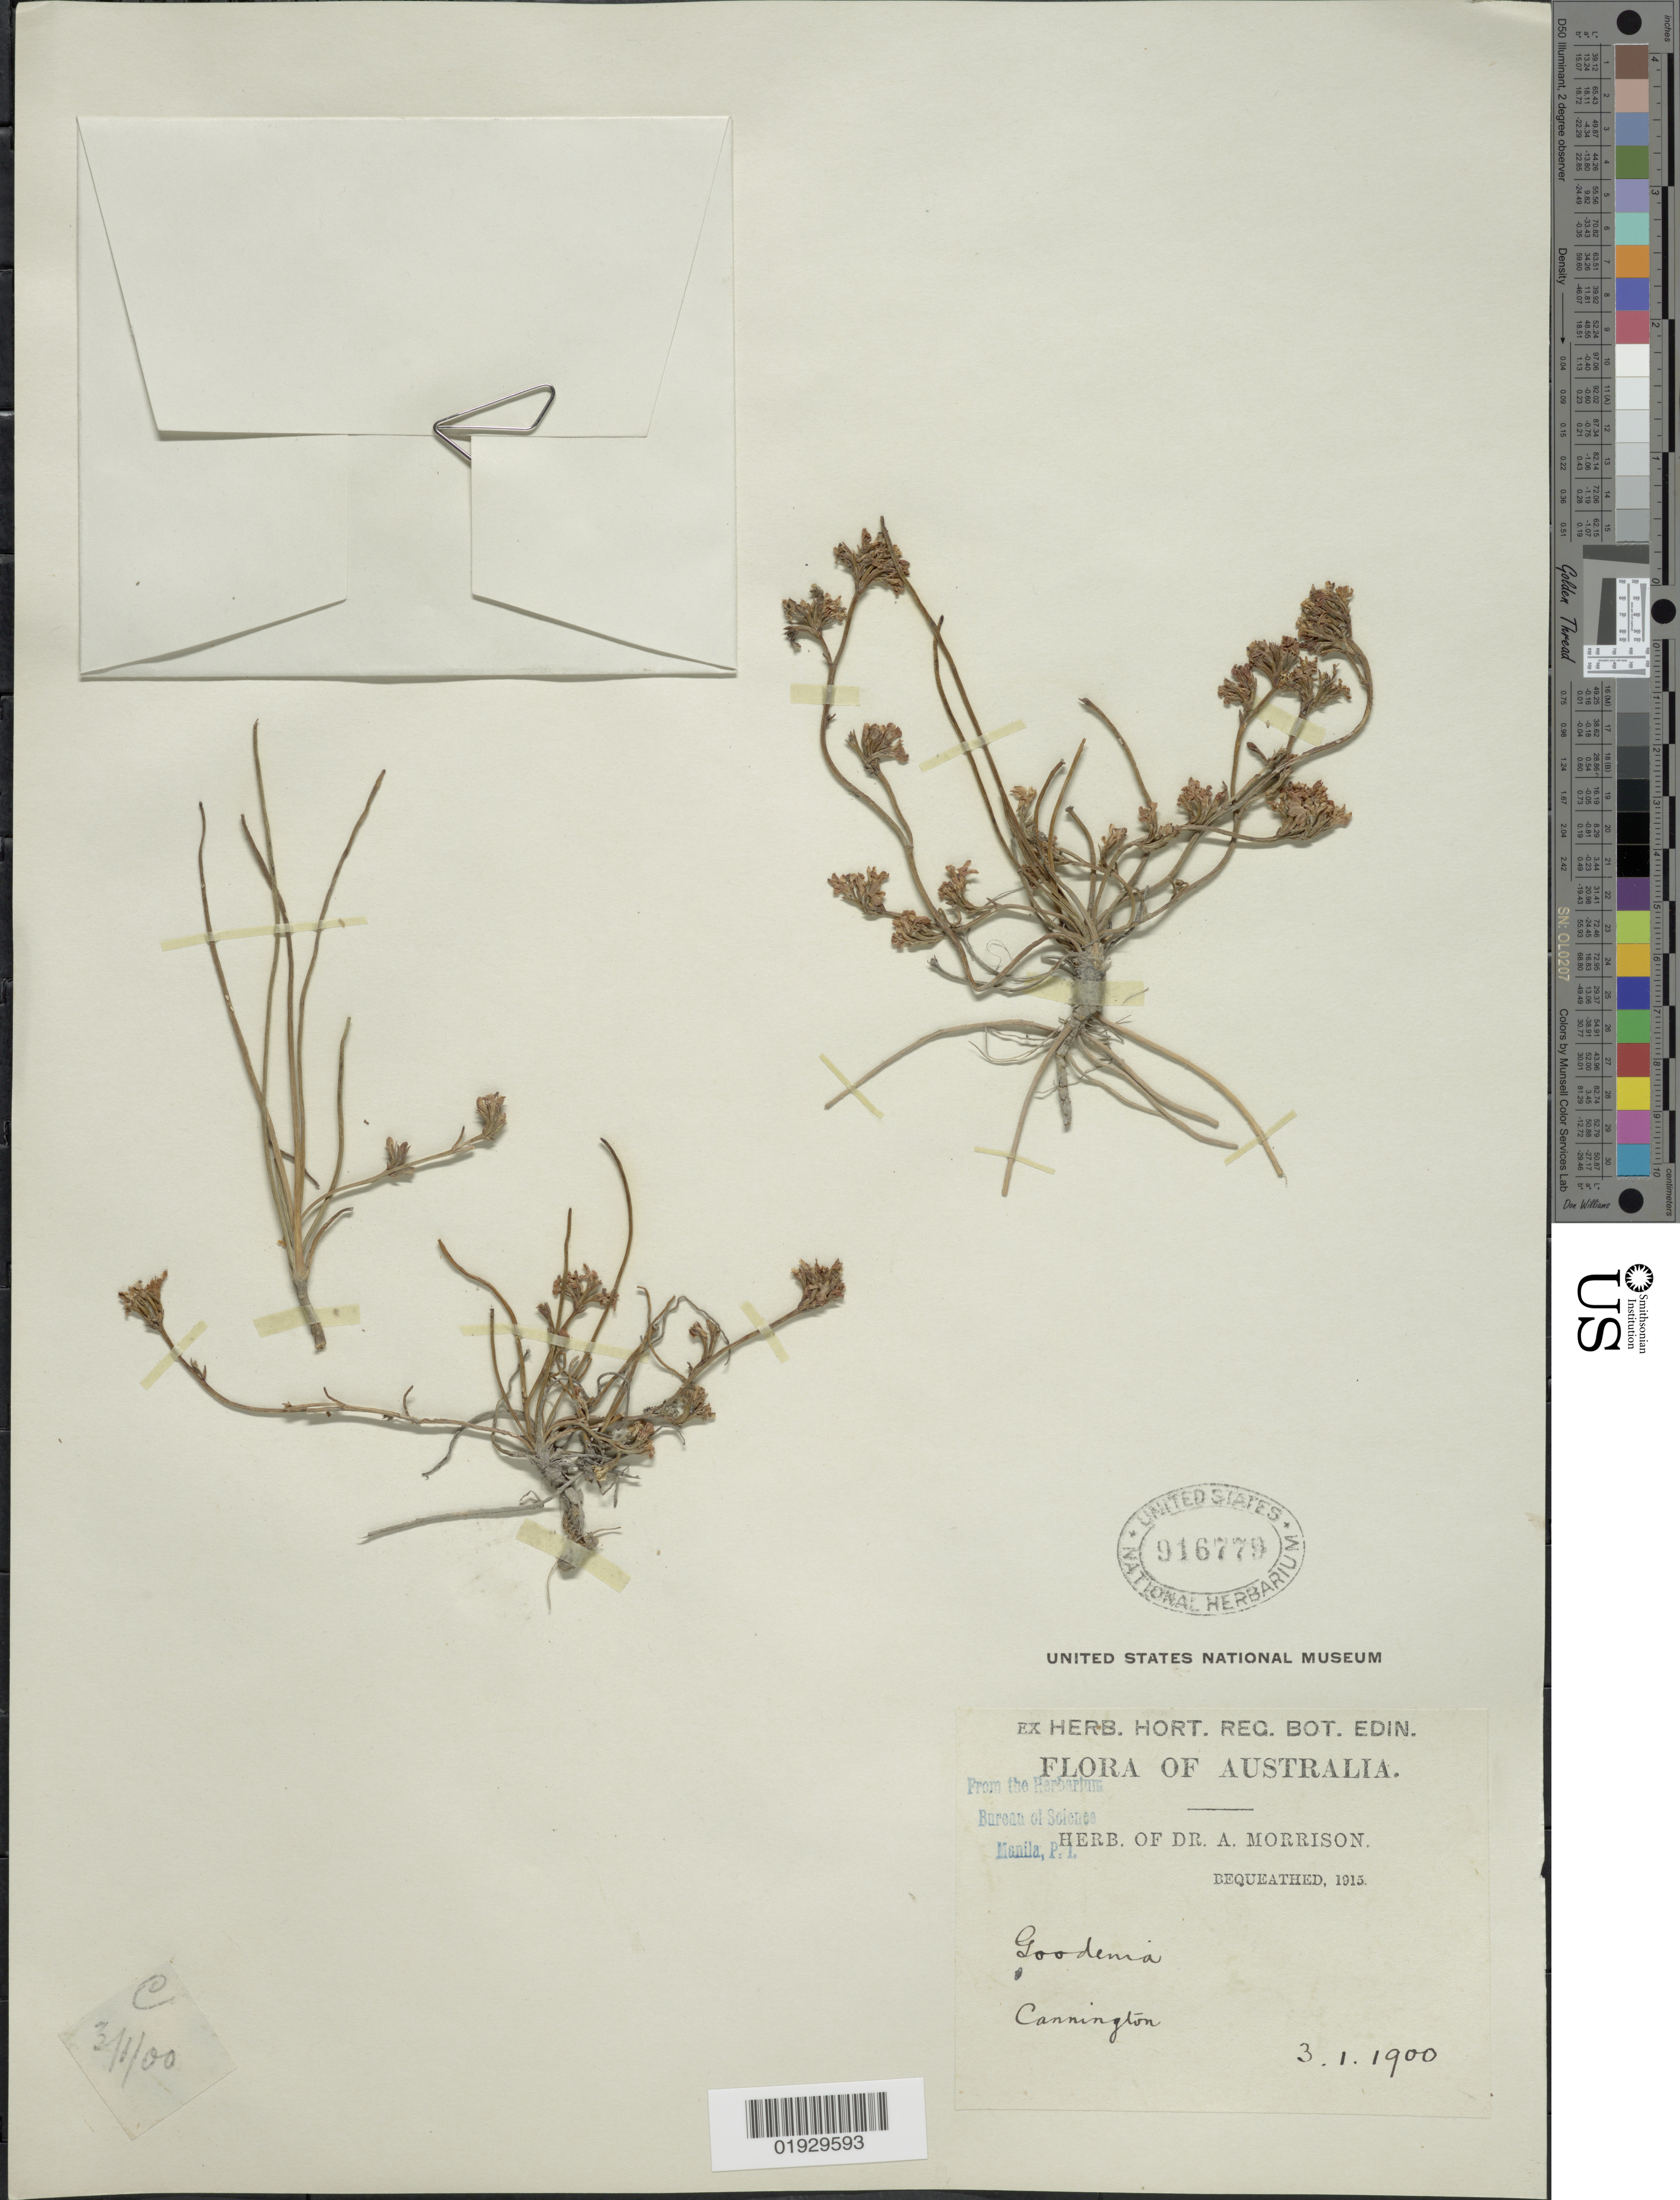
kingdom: Plantae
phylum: Tracheophyta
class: Magnoliopsida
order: Asterales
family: Goodeniaceae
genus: Goodenia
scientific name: Goodenia sp.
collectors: ex herb. Dr. A. Morrison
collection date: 1900-01-03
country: Australia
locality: Cannington.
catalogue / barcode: US 916779